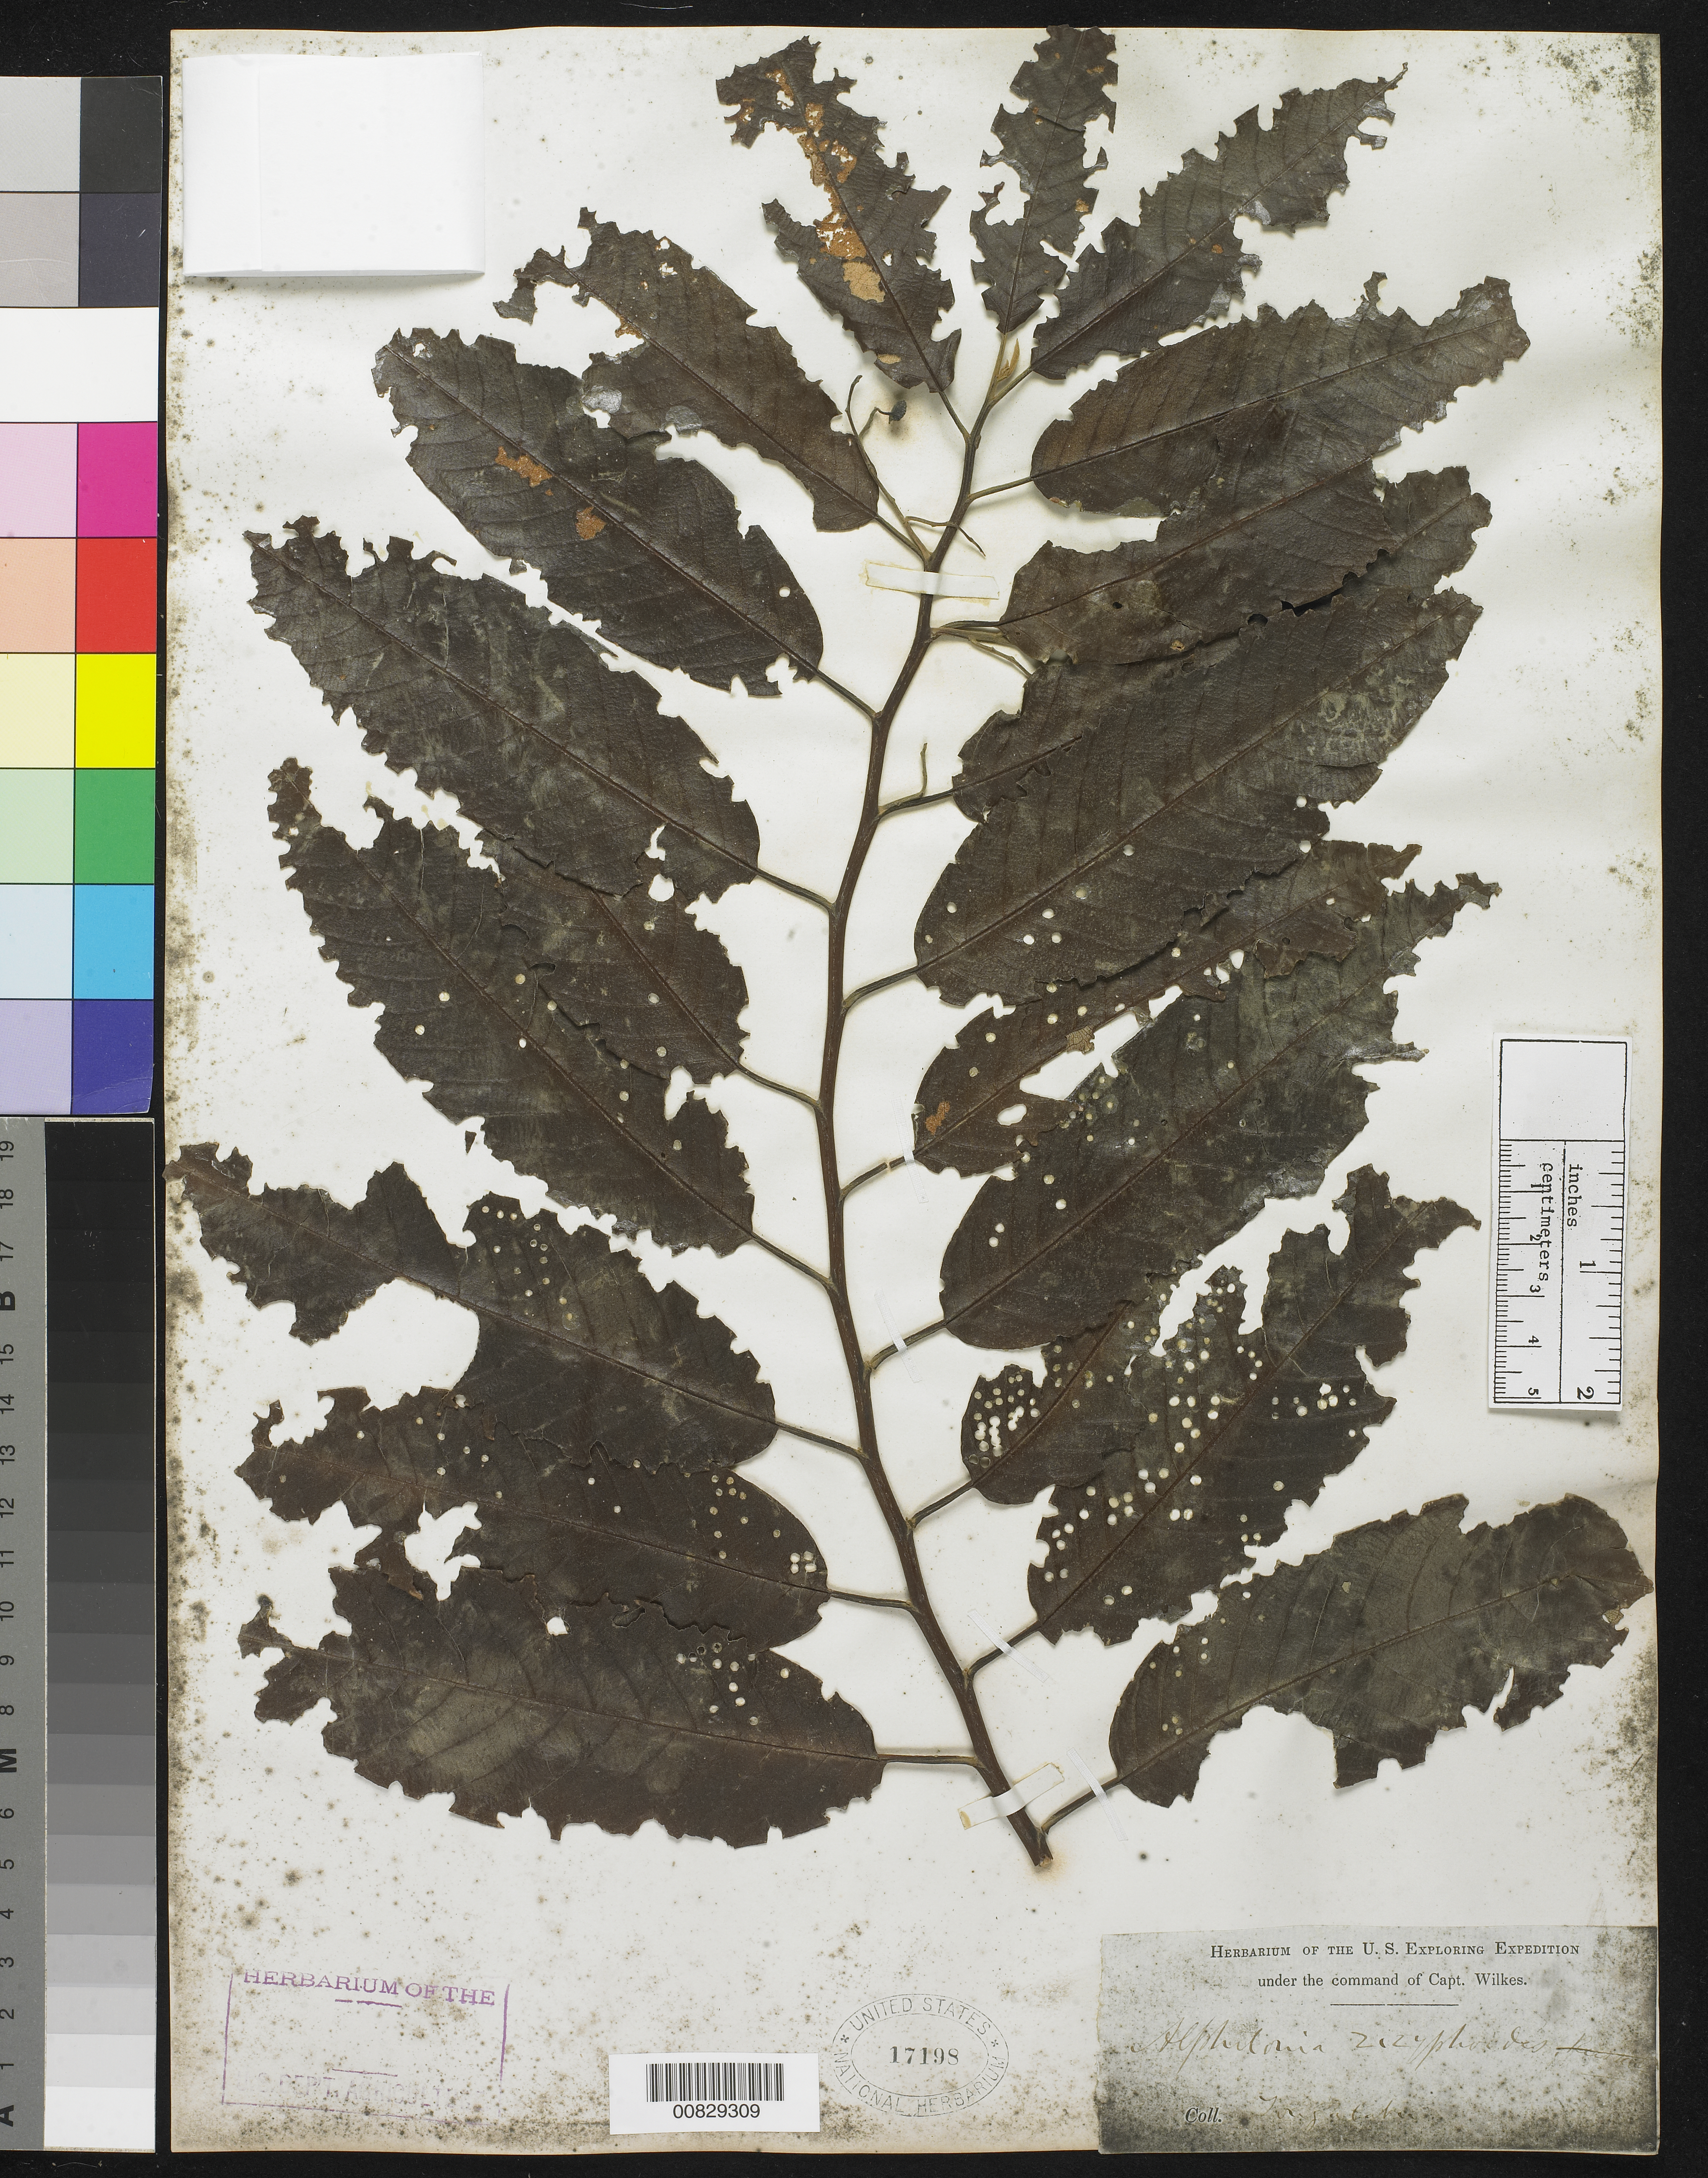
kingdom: Plantae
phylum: Tracheophyta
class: Magnoliopsida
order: Rosales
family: Rhamnaceae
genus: Alphitonia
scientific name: Alphitonia zizyphoides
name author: (Sol. ex Spreng.) A. Gray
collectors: Wilkes Explor. Exped.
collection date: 1838/1842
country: Tonga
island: Tongatapu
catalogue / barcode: US 17198